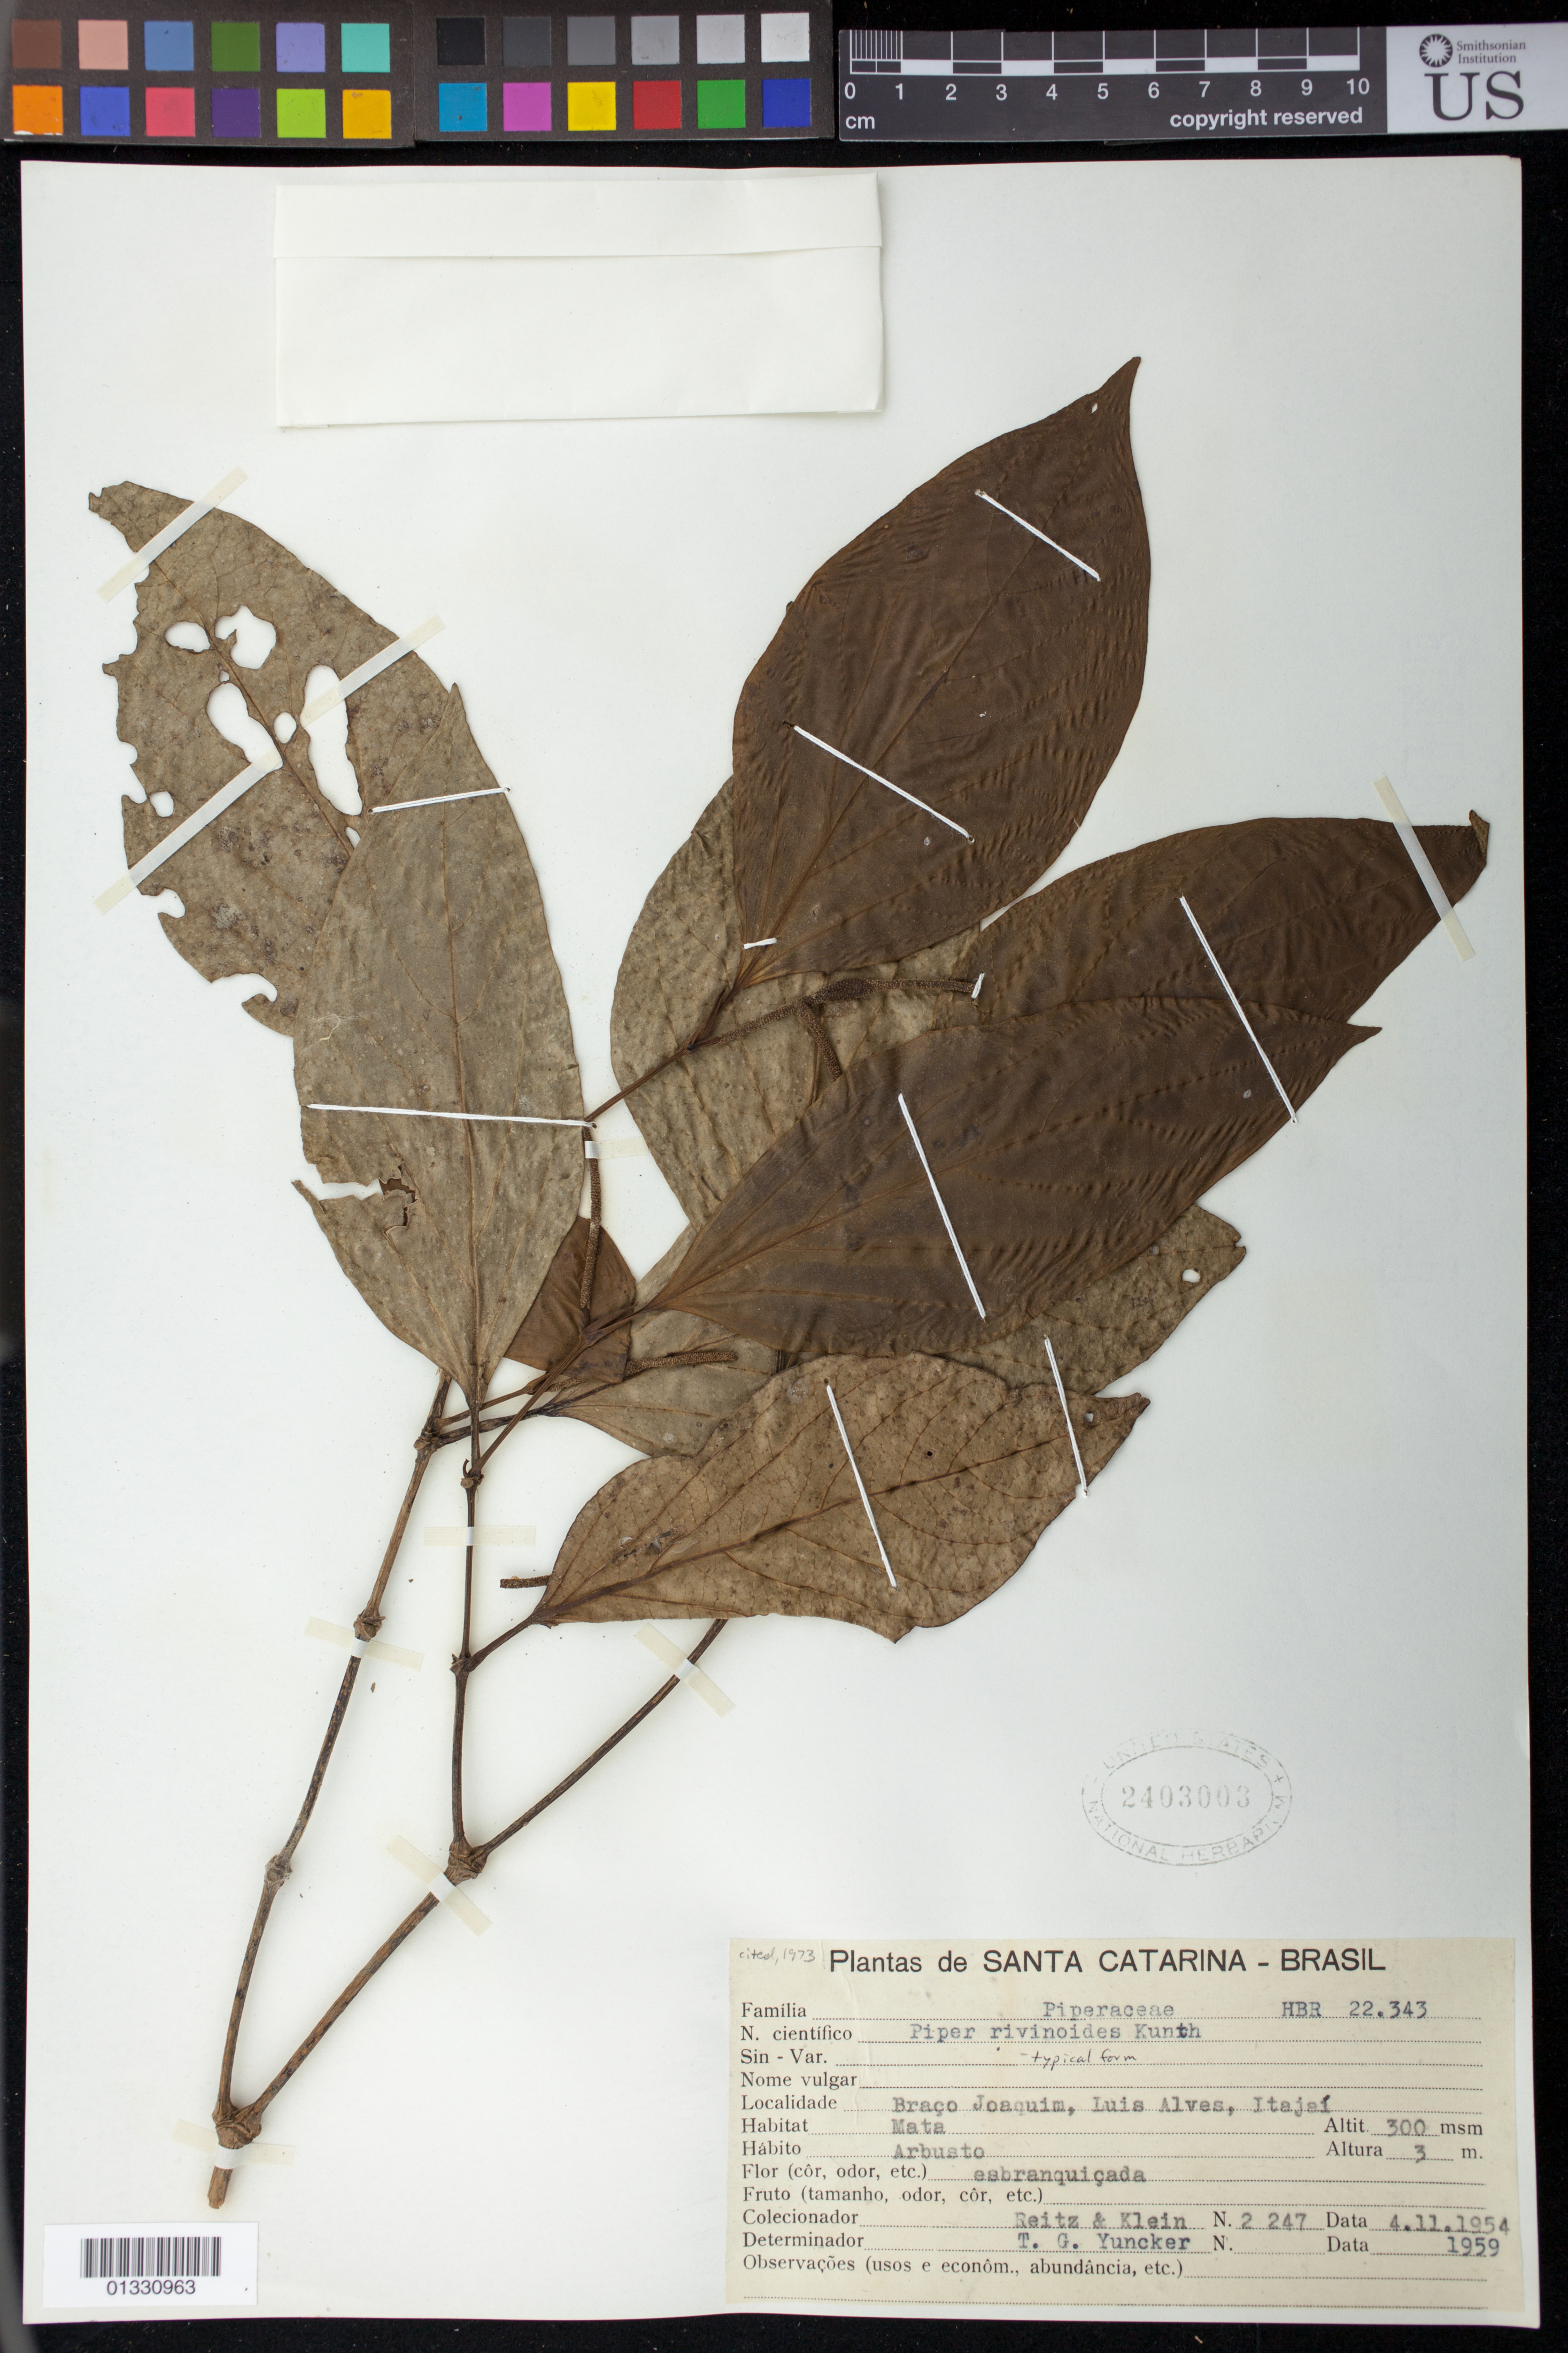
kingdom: Plantae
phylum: Tracheophyta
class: Magnoliopsida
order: Piperales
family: Piperaceae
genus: Piper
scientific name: Piper rivinoides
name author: Kunth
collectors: R. Reitz & R. M. Klein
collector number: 2247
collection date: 1954-11-04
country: Brazil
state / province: Santa Catarina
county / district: Itajaí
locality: Braço Joaquim, Luis Alves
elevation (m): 300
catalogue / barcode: US 2403003